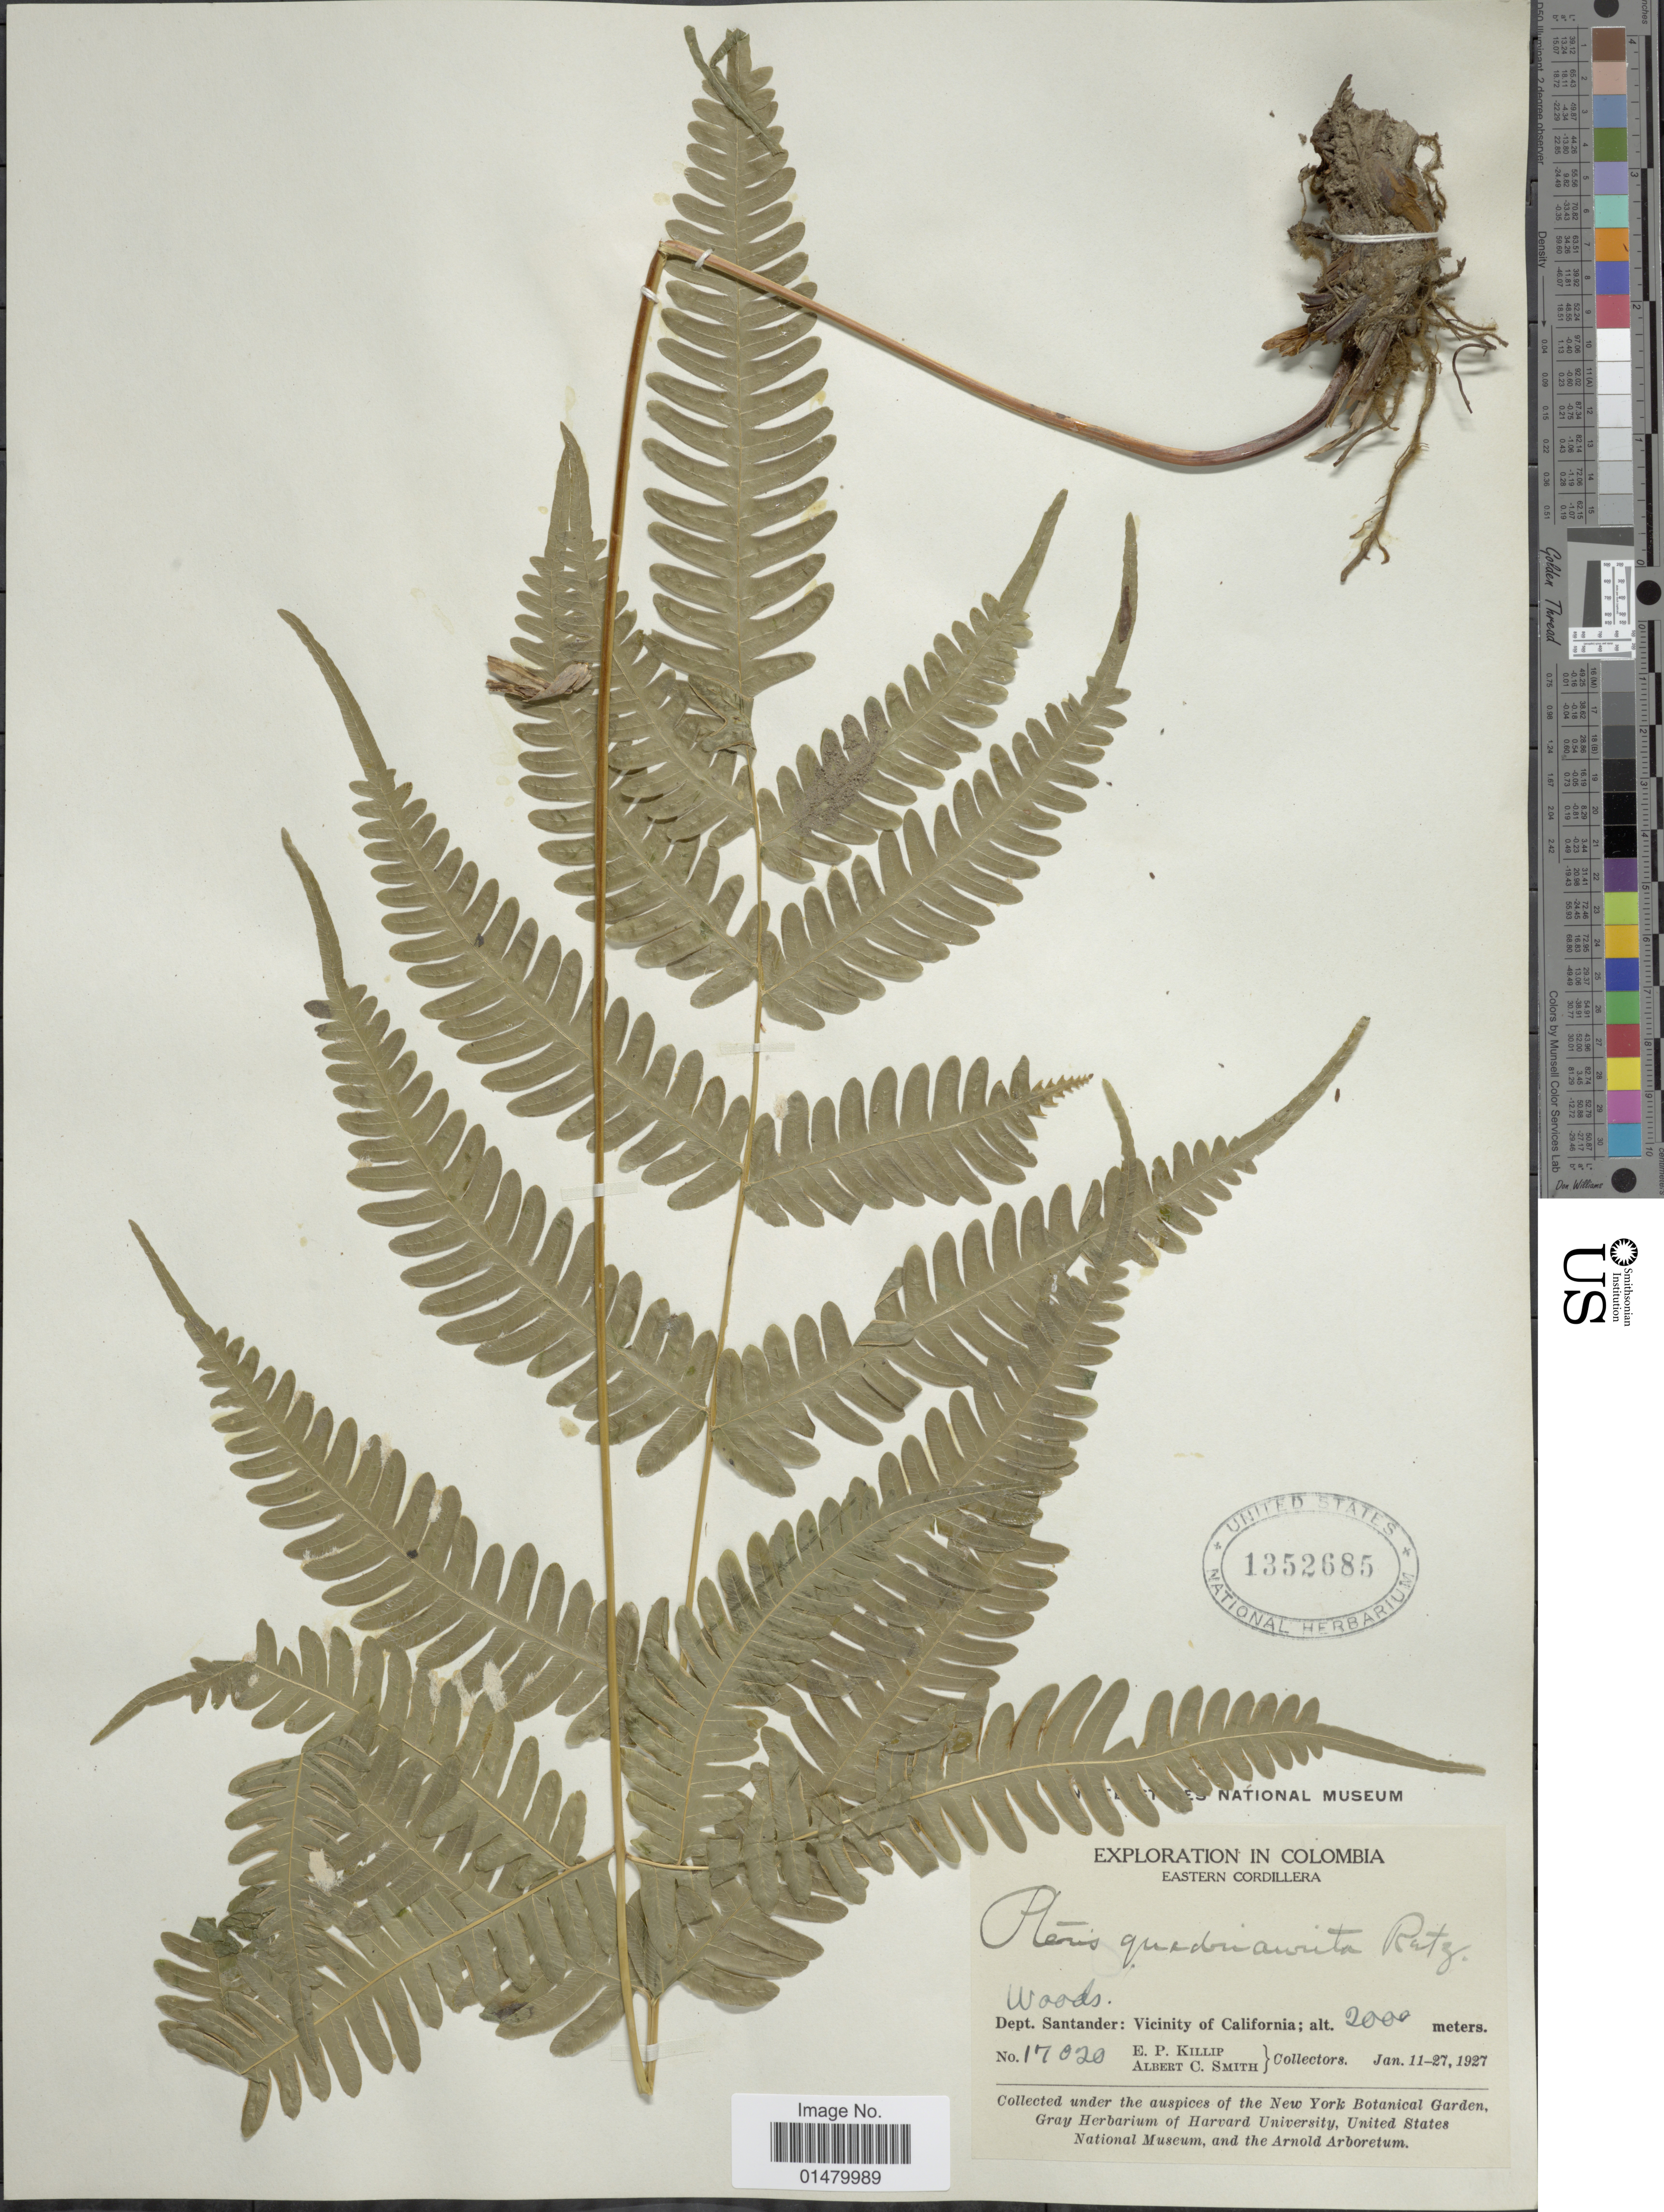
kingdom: Plantae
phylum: Tracheophyta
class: Polypodiopsida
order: Polypodiales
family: Pteridaceae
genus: Pteris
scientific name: Pteris quadriaurita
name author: Retz.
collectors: E. P. Killip & A. C. Smith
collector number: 17020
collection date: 1927-01-11/1927-01-27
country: Colombia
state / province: Santander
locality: Dept. Santander: Vicinity of California.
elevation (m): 2000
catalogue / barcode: US 1352685